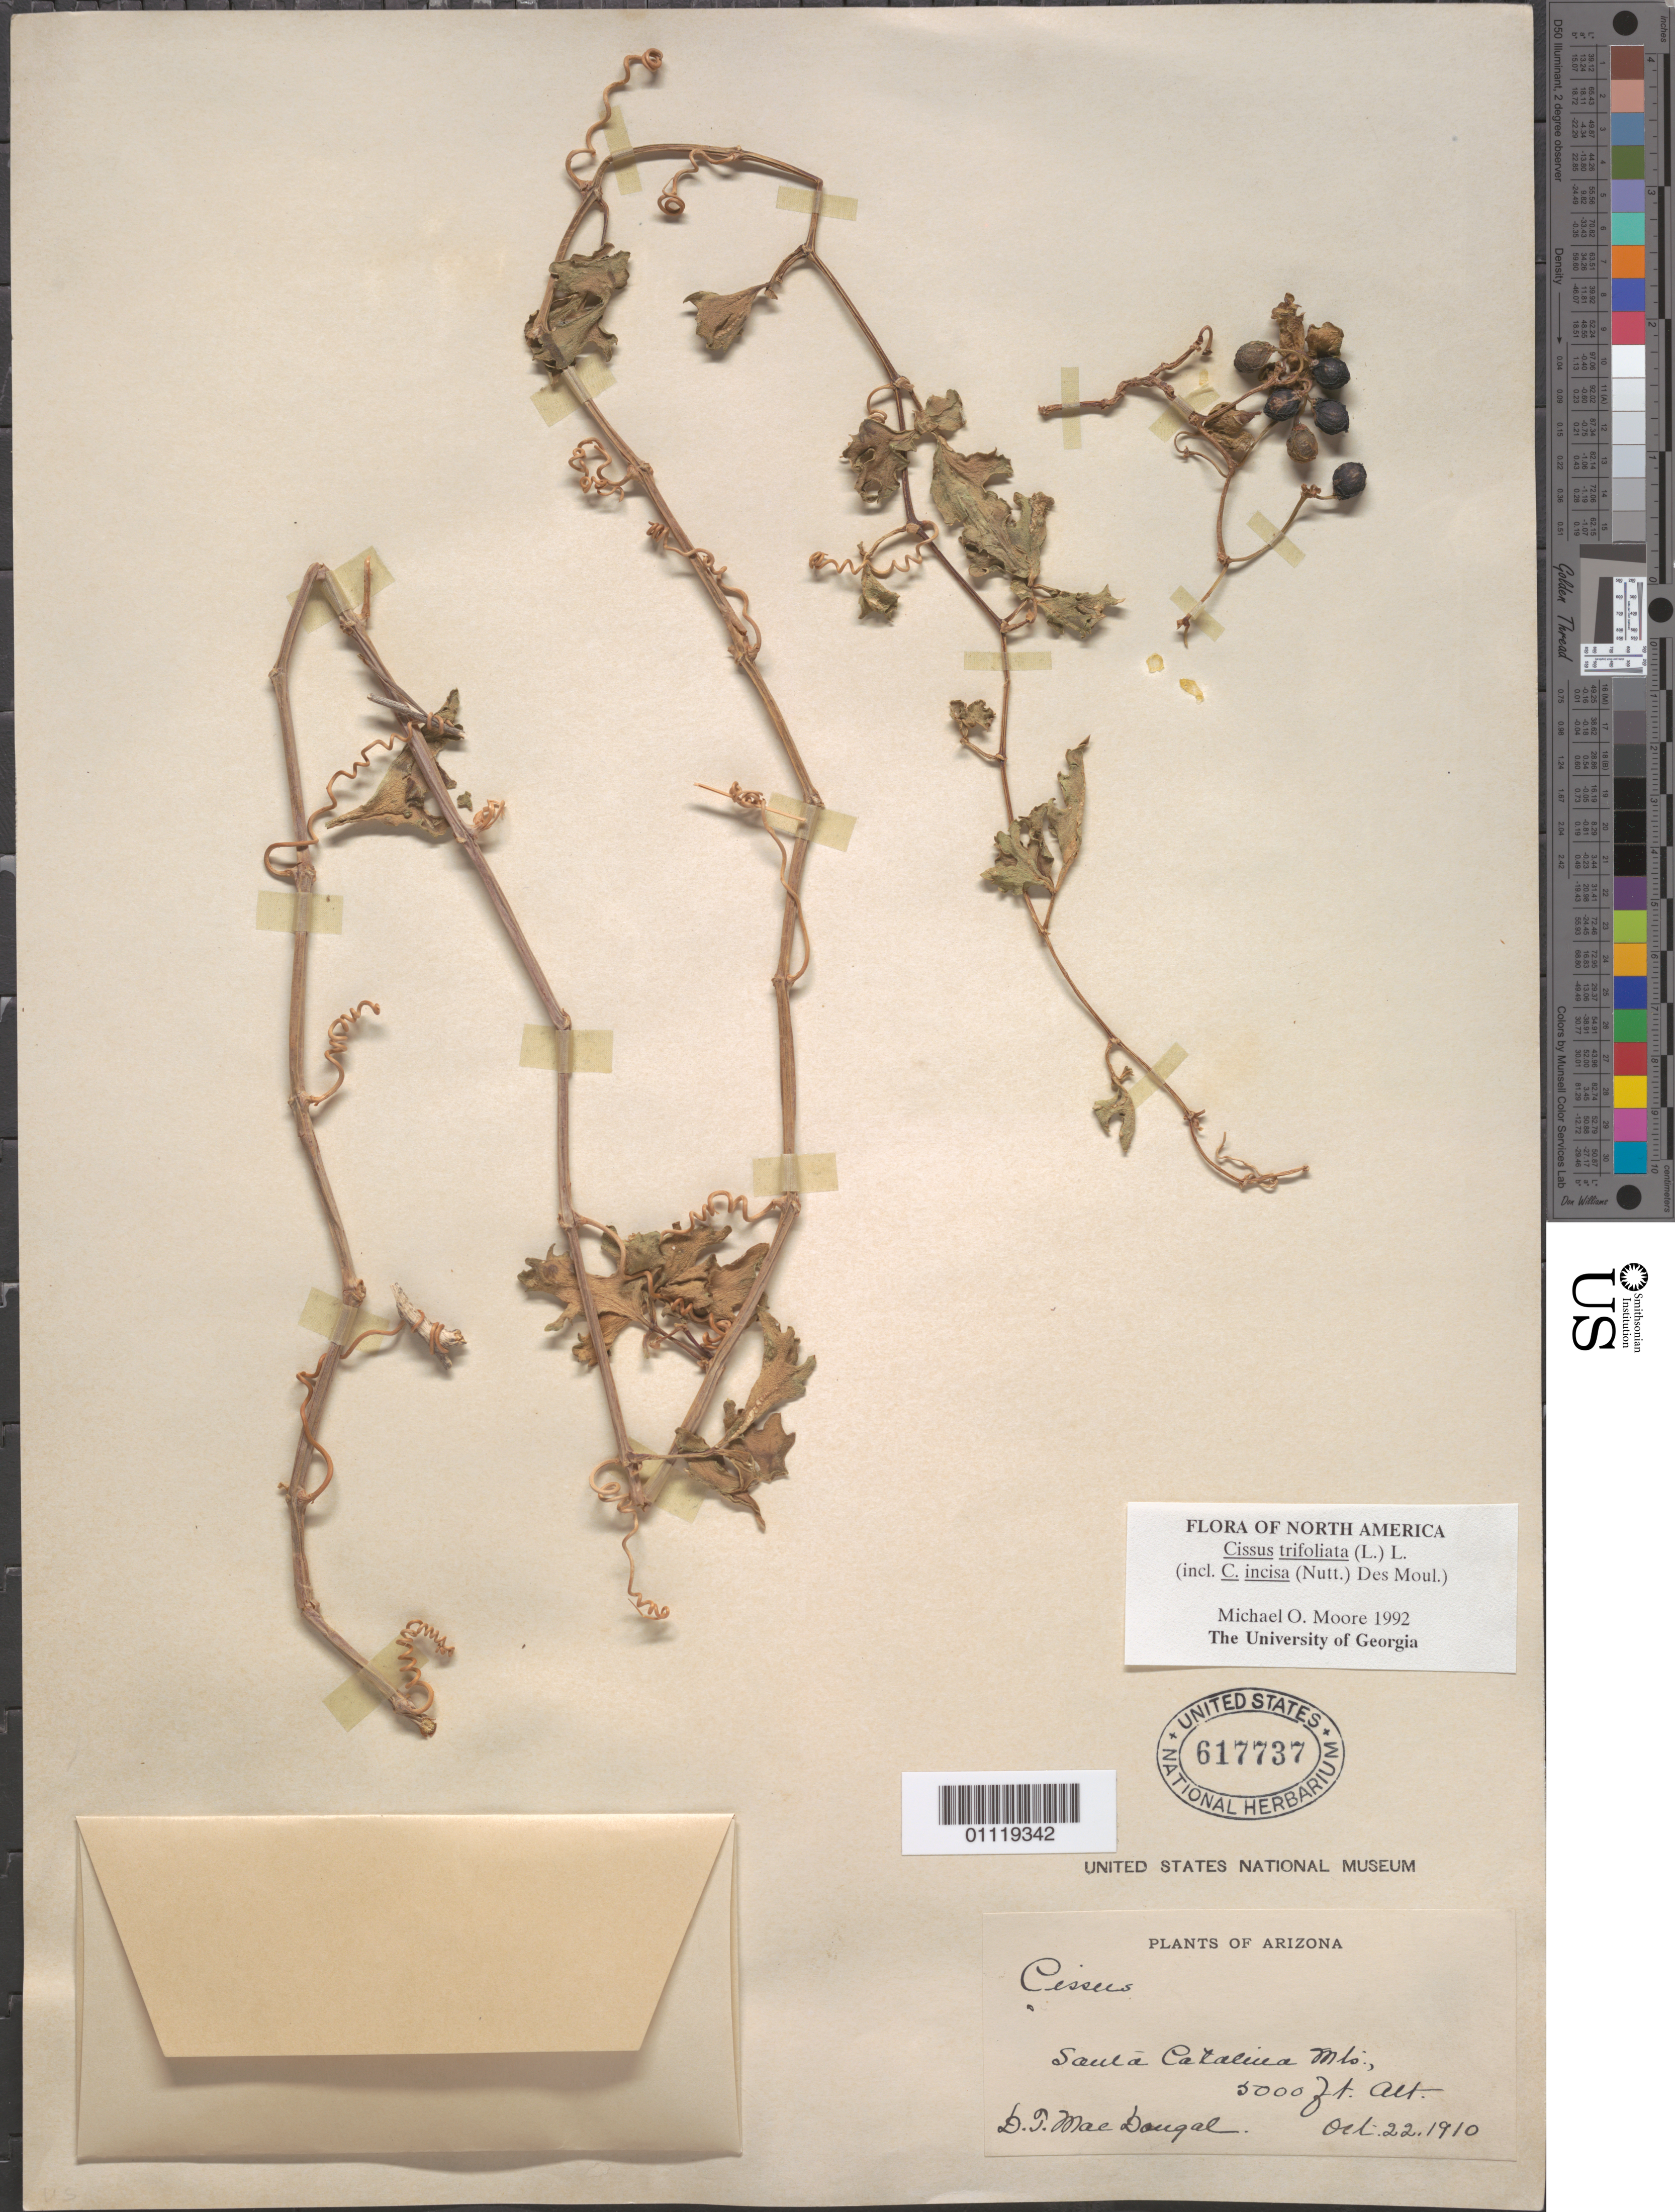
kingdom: Plantae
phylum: Tracheophyta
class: Magnoliopsida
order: Vitales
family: Vitaceae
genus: Cissus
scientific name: Cissus trifoliata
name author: (L.) L.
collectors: D. T. MacDougal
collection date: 1910-10-22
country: United States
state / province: Arizona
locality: Santa Catalina Mts.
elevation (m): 1524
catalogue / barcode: US 617737